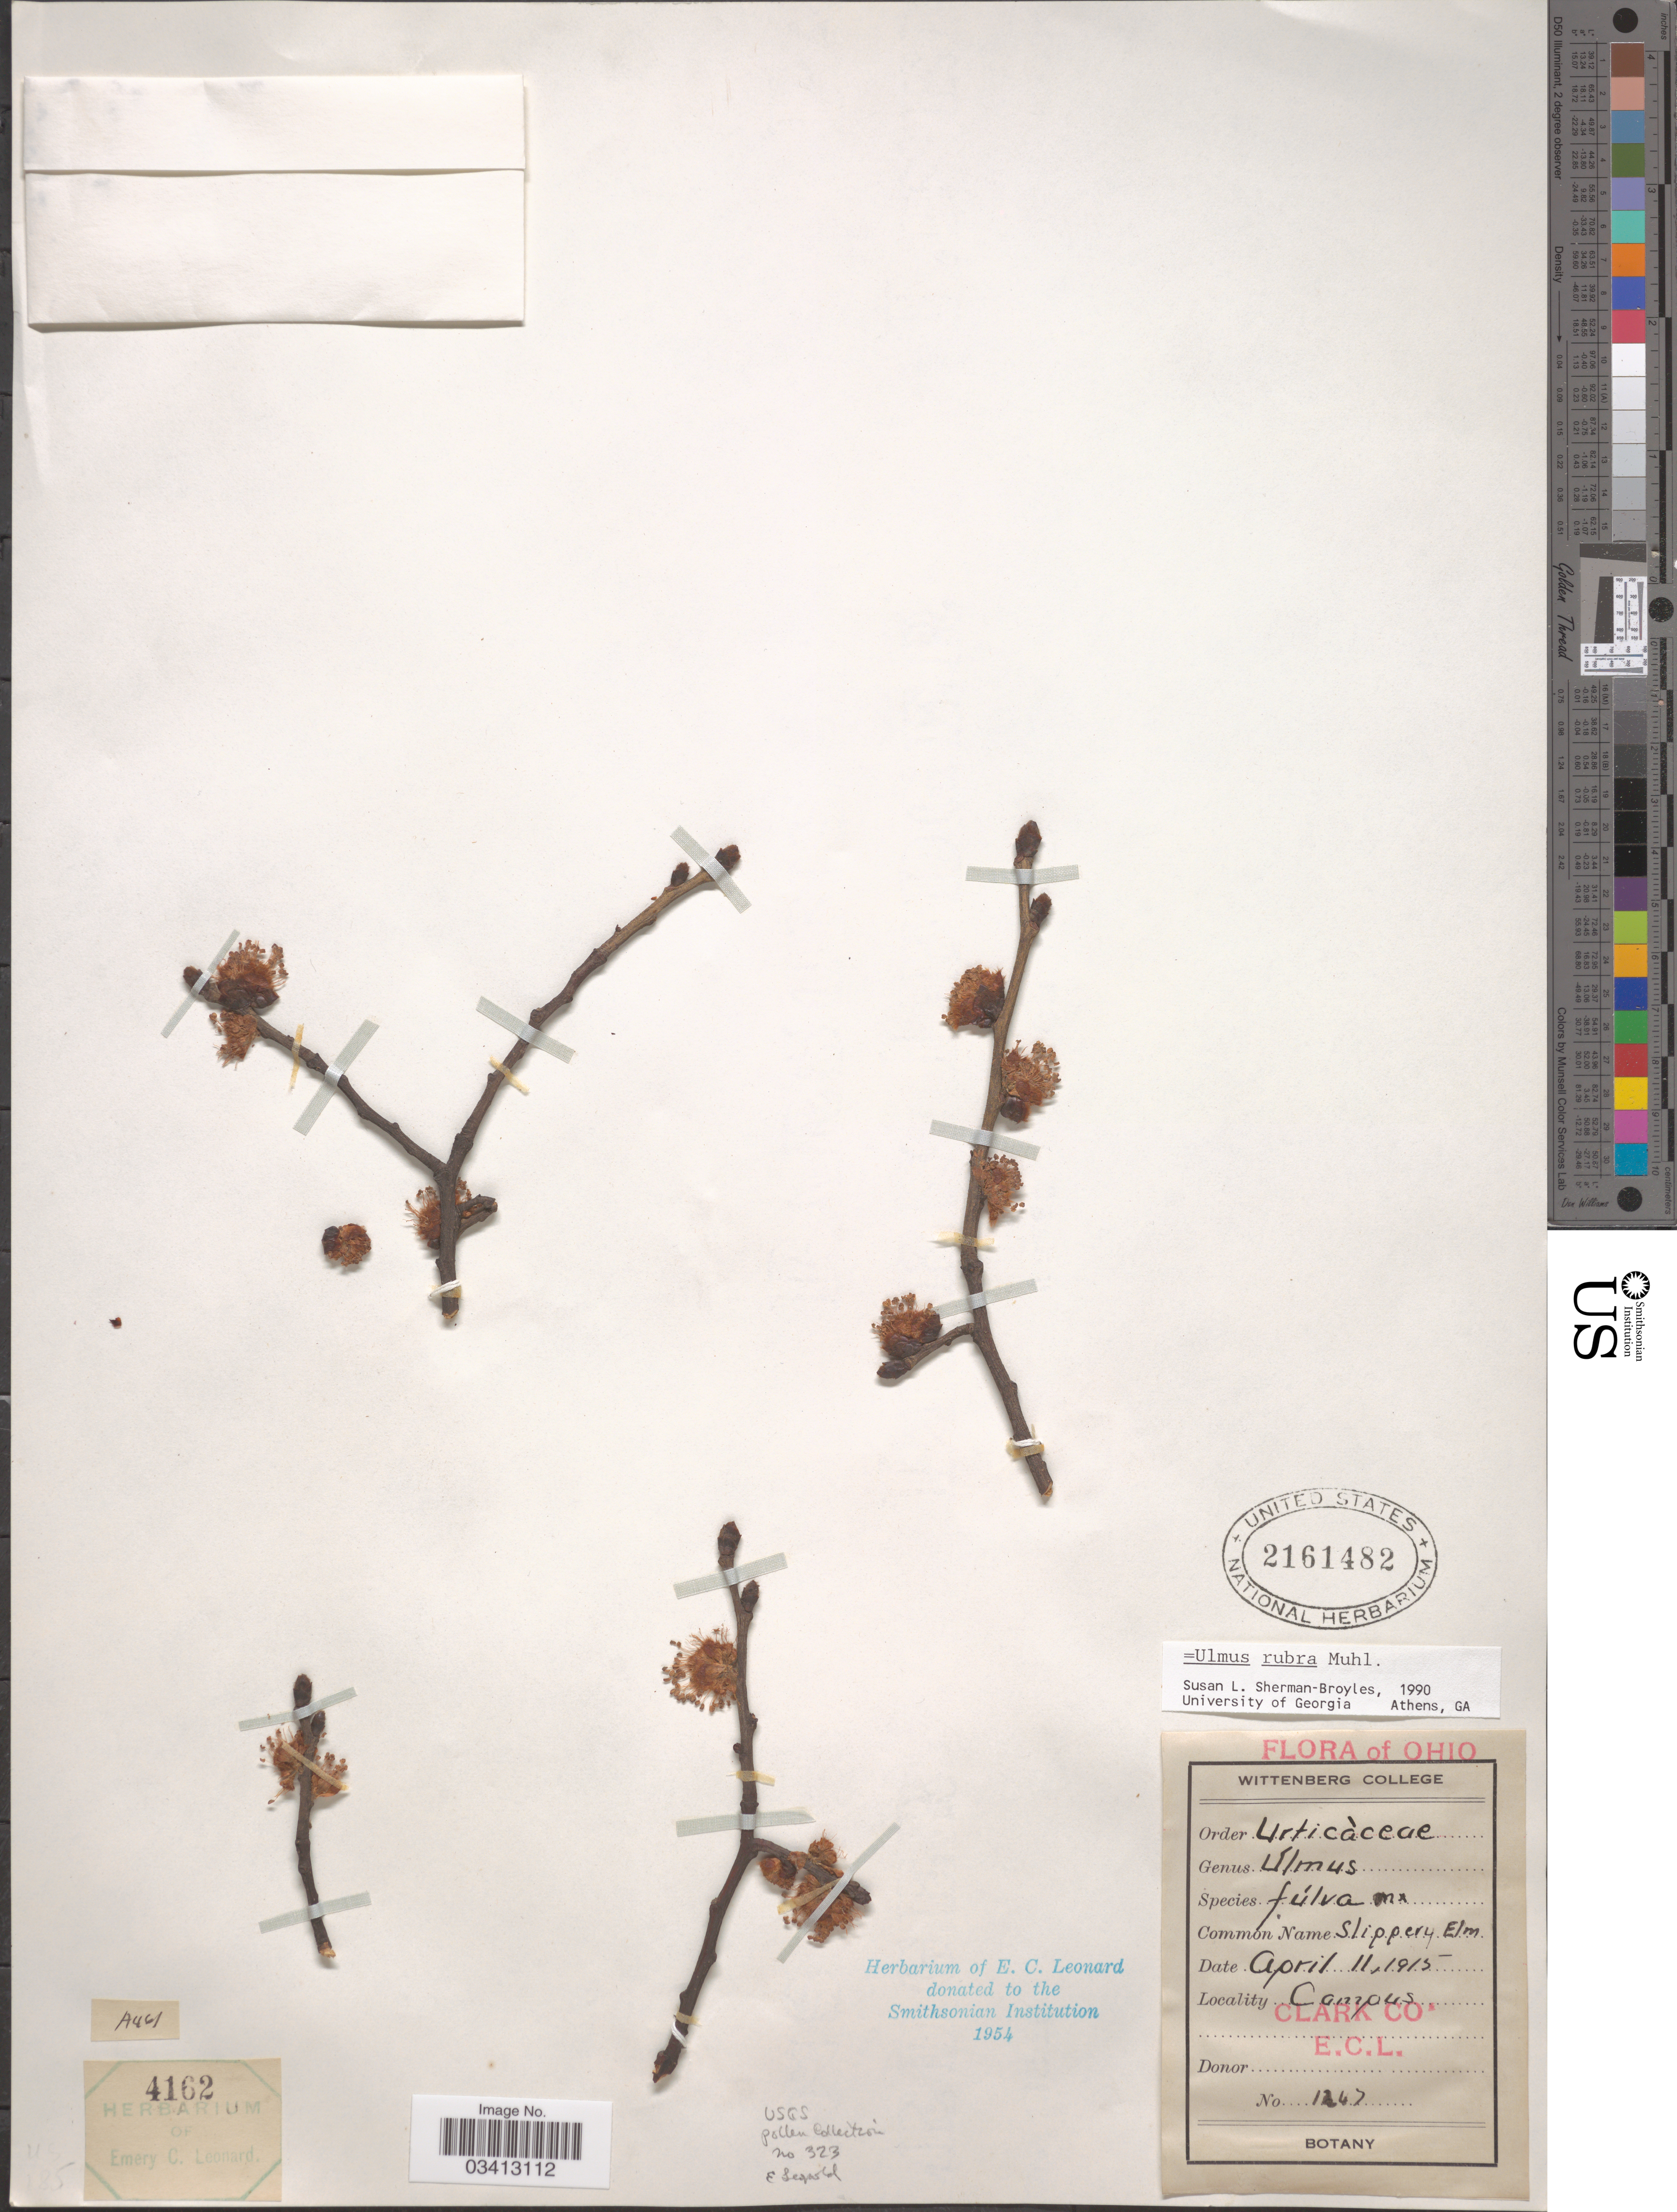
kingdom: Plantae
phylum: Tracheophyta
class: Magnoliopsida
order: Rosales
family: Ulmaceae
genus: Ulmus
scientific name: Ulmus rubra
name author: Muhl.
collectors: E. C. Leonard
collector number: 1247*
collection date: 1915-04-10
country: United States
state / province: Ohio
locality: Clark Co.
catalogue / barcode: US 2161482